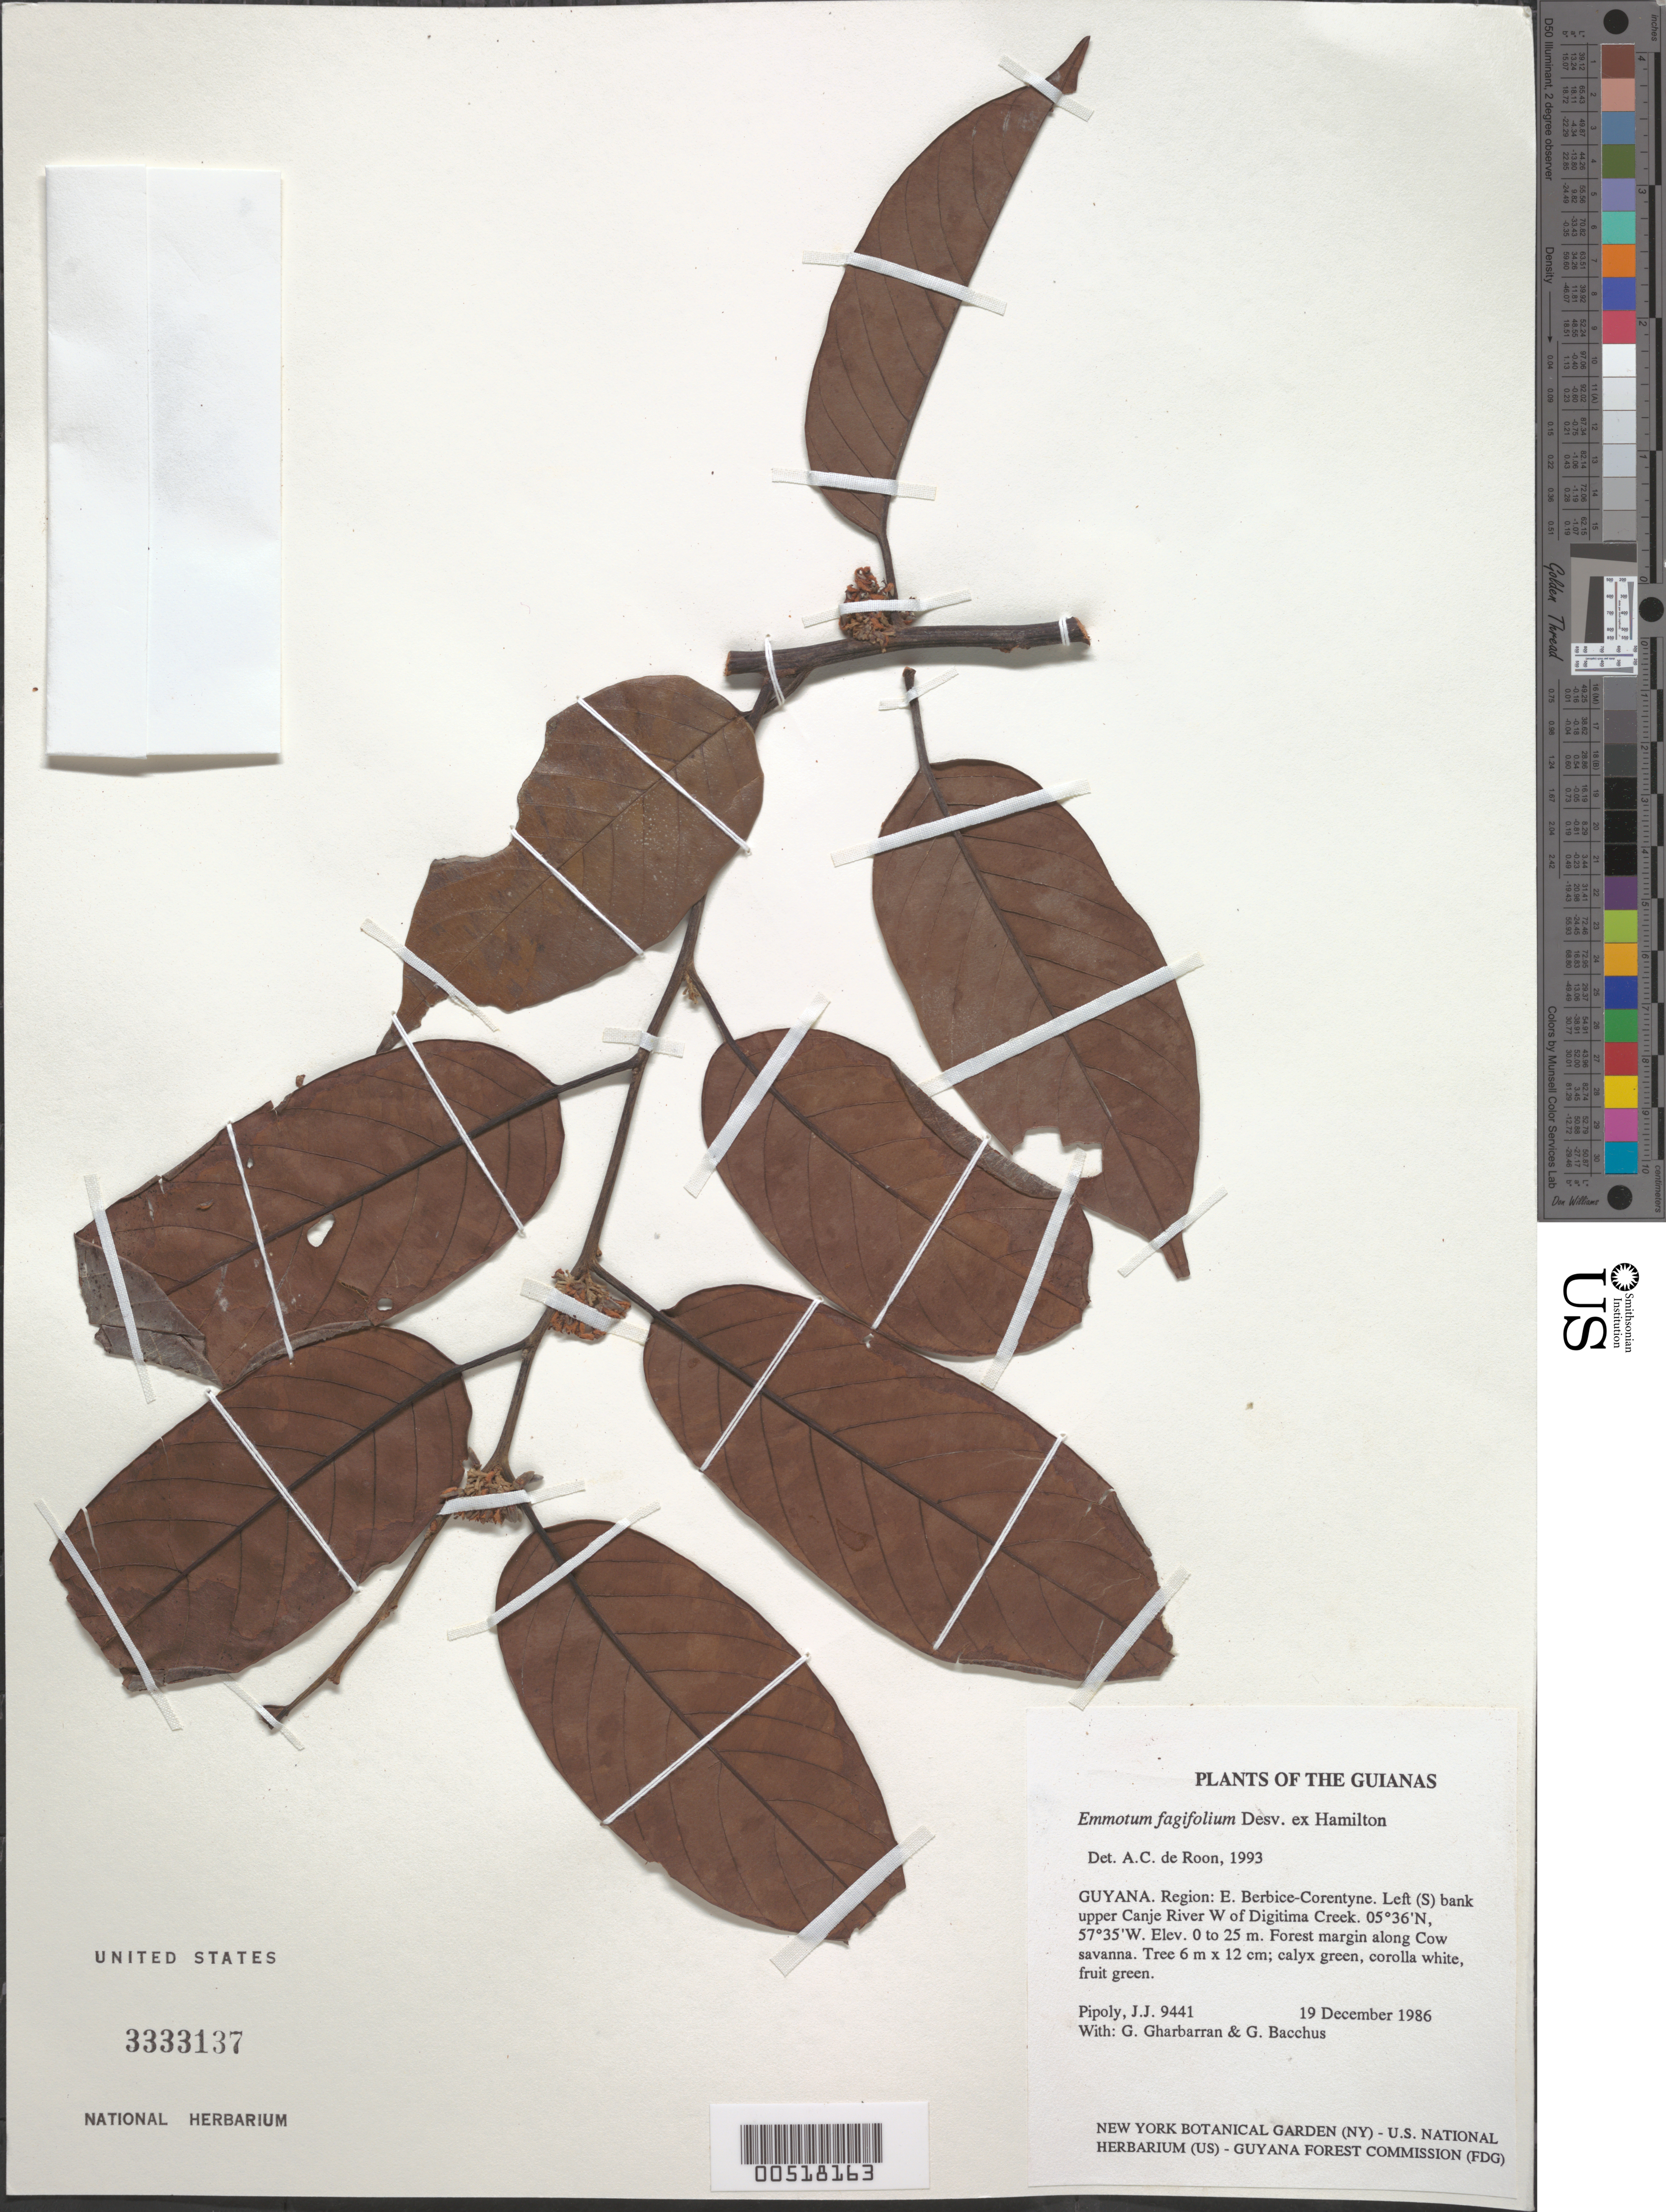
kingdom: Plantae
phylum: Tracheophyta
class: Magnoliopsida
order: Metteniusales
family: Metteniusaceae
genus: Emmotum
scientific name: Emmotum fagifolium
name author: Desv. ex Ham.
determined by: de Roon, A. C.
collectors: J. J. Pipoly, G. Gharbarran & G. Bacchus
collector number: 9441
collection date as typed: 19 December 1986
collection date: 1986-12-19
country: Guyana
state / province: E. Berbice-Corentyne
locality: Left (S) bank upper Canje River W of Digitima Creek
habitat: Forest margin along Cow savanna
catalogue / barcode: US 3333137